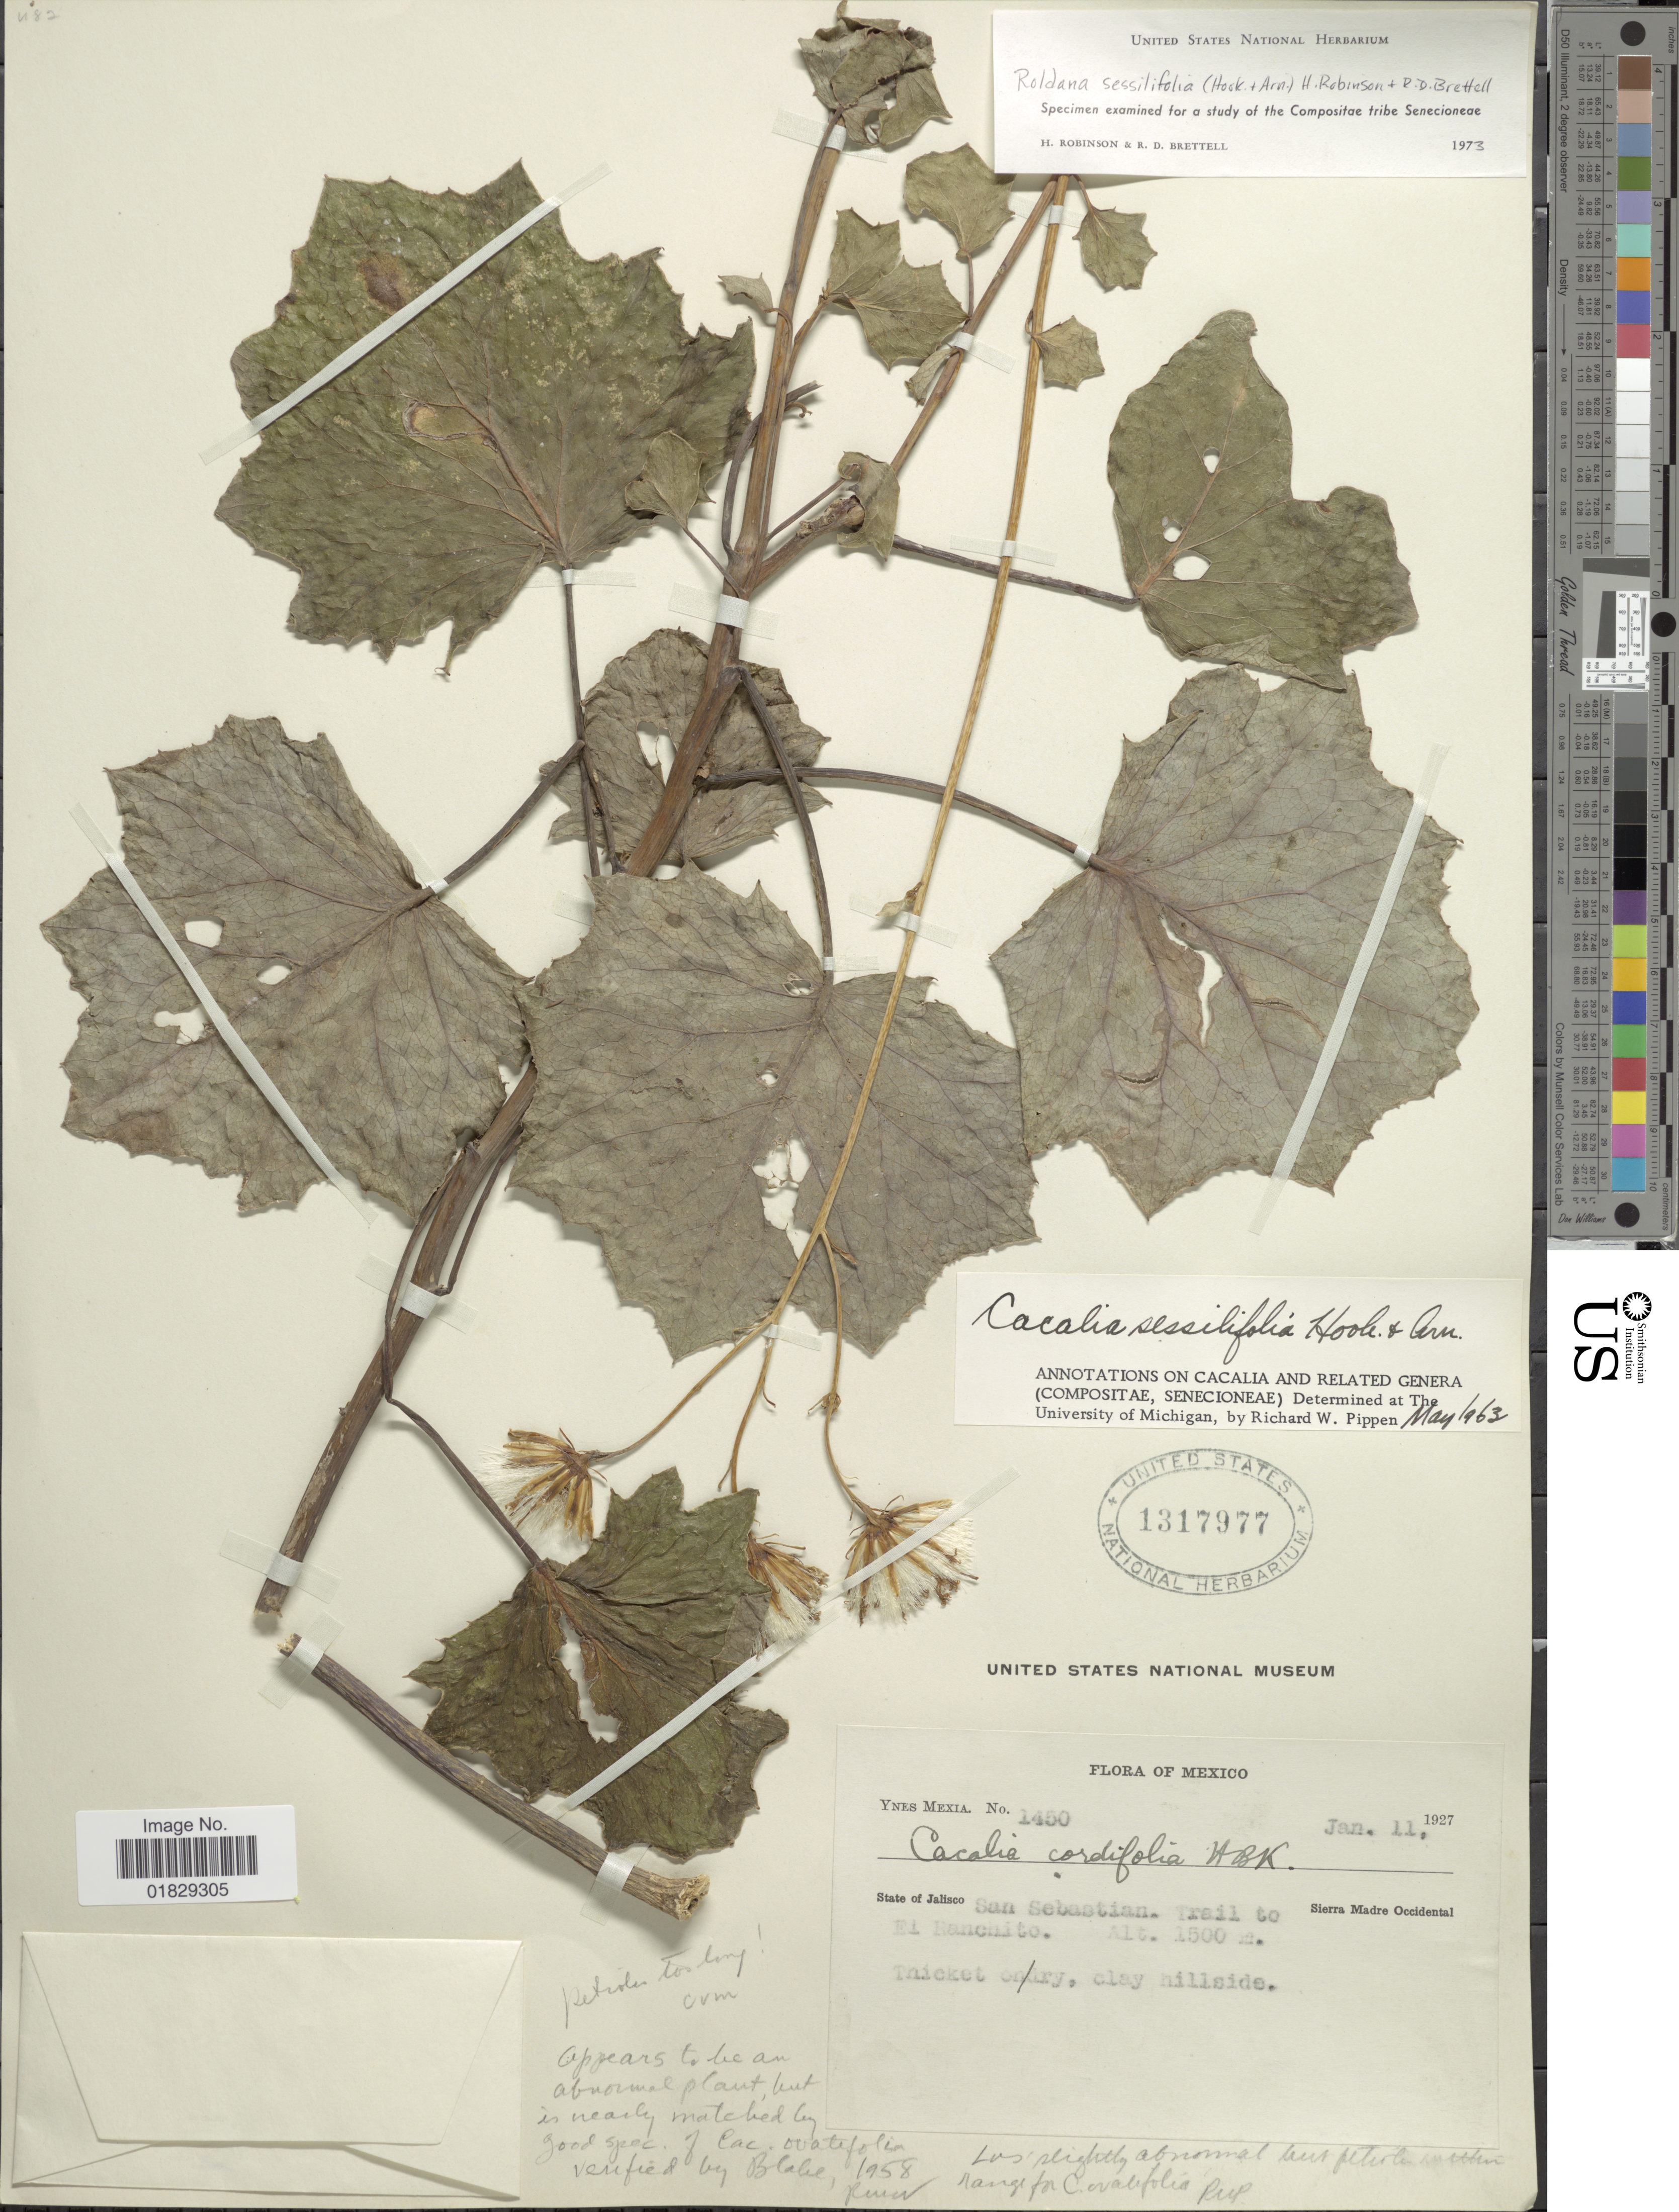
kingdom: Plantae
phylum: Tracheophyta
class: Magnoliopsida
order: Asterales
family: Asteraceae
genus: Roldana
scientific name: Roldana sessilifolia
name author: (Hook.) H. Rob. & Brettell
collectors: Y. Mexia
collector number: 1450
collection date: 1927-01-11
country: Mexico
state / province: Jalisco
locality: State of Jalisco. San Sebastian. Trail to El Ranchito. Sierra Madre Occidental.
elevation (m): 1500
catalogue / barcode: US 1317977